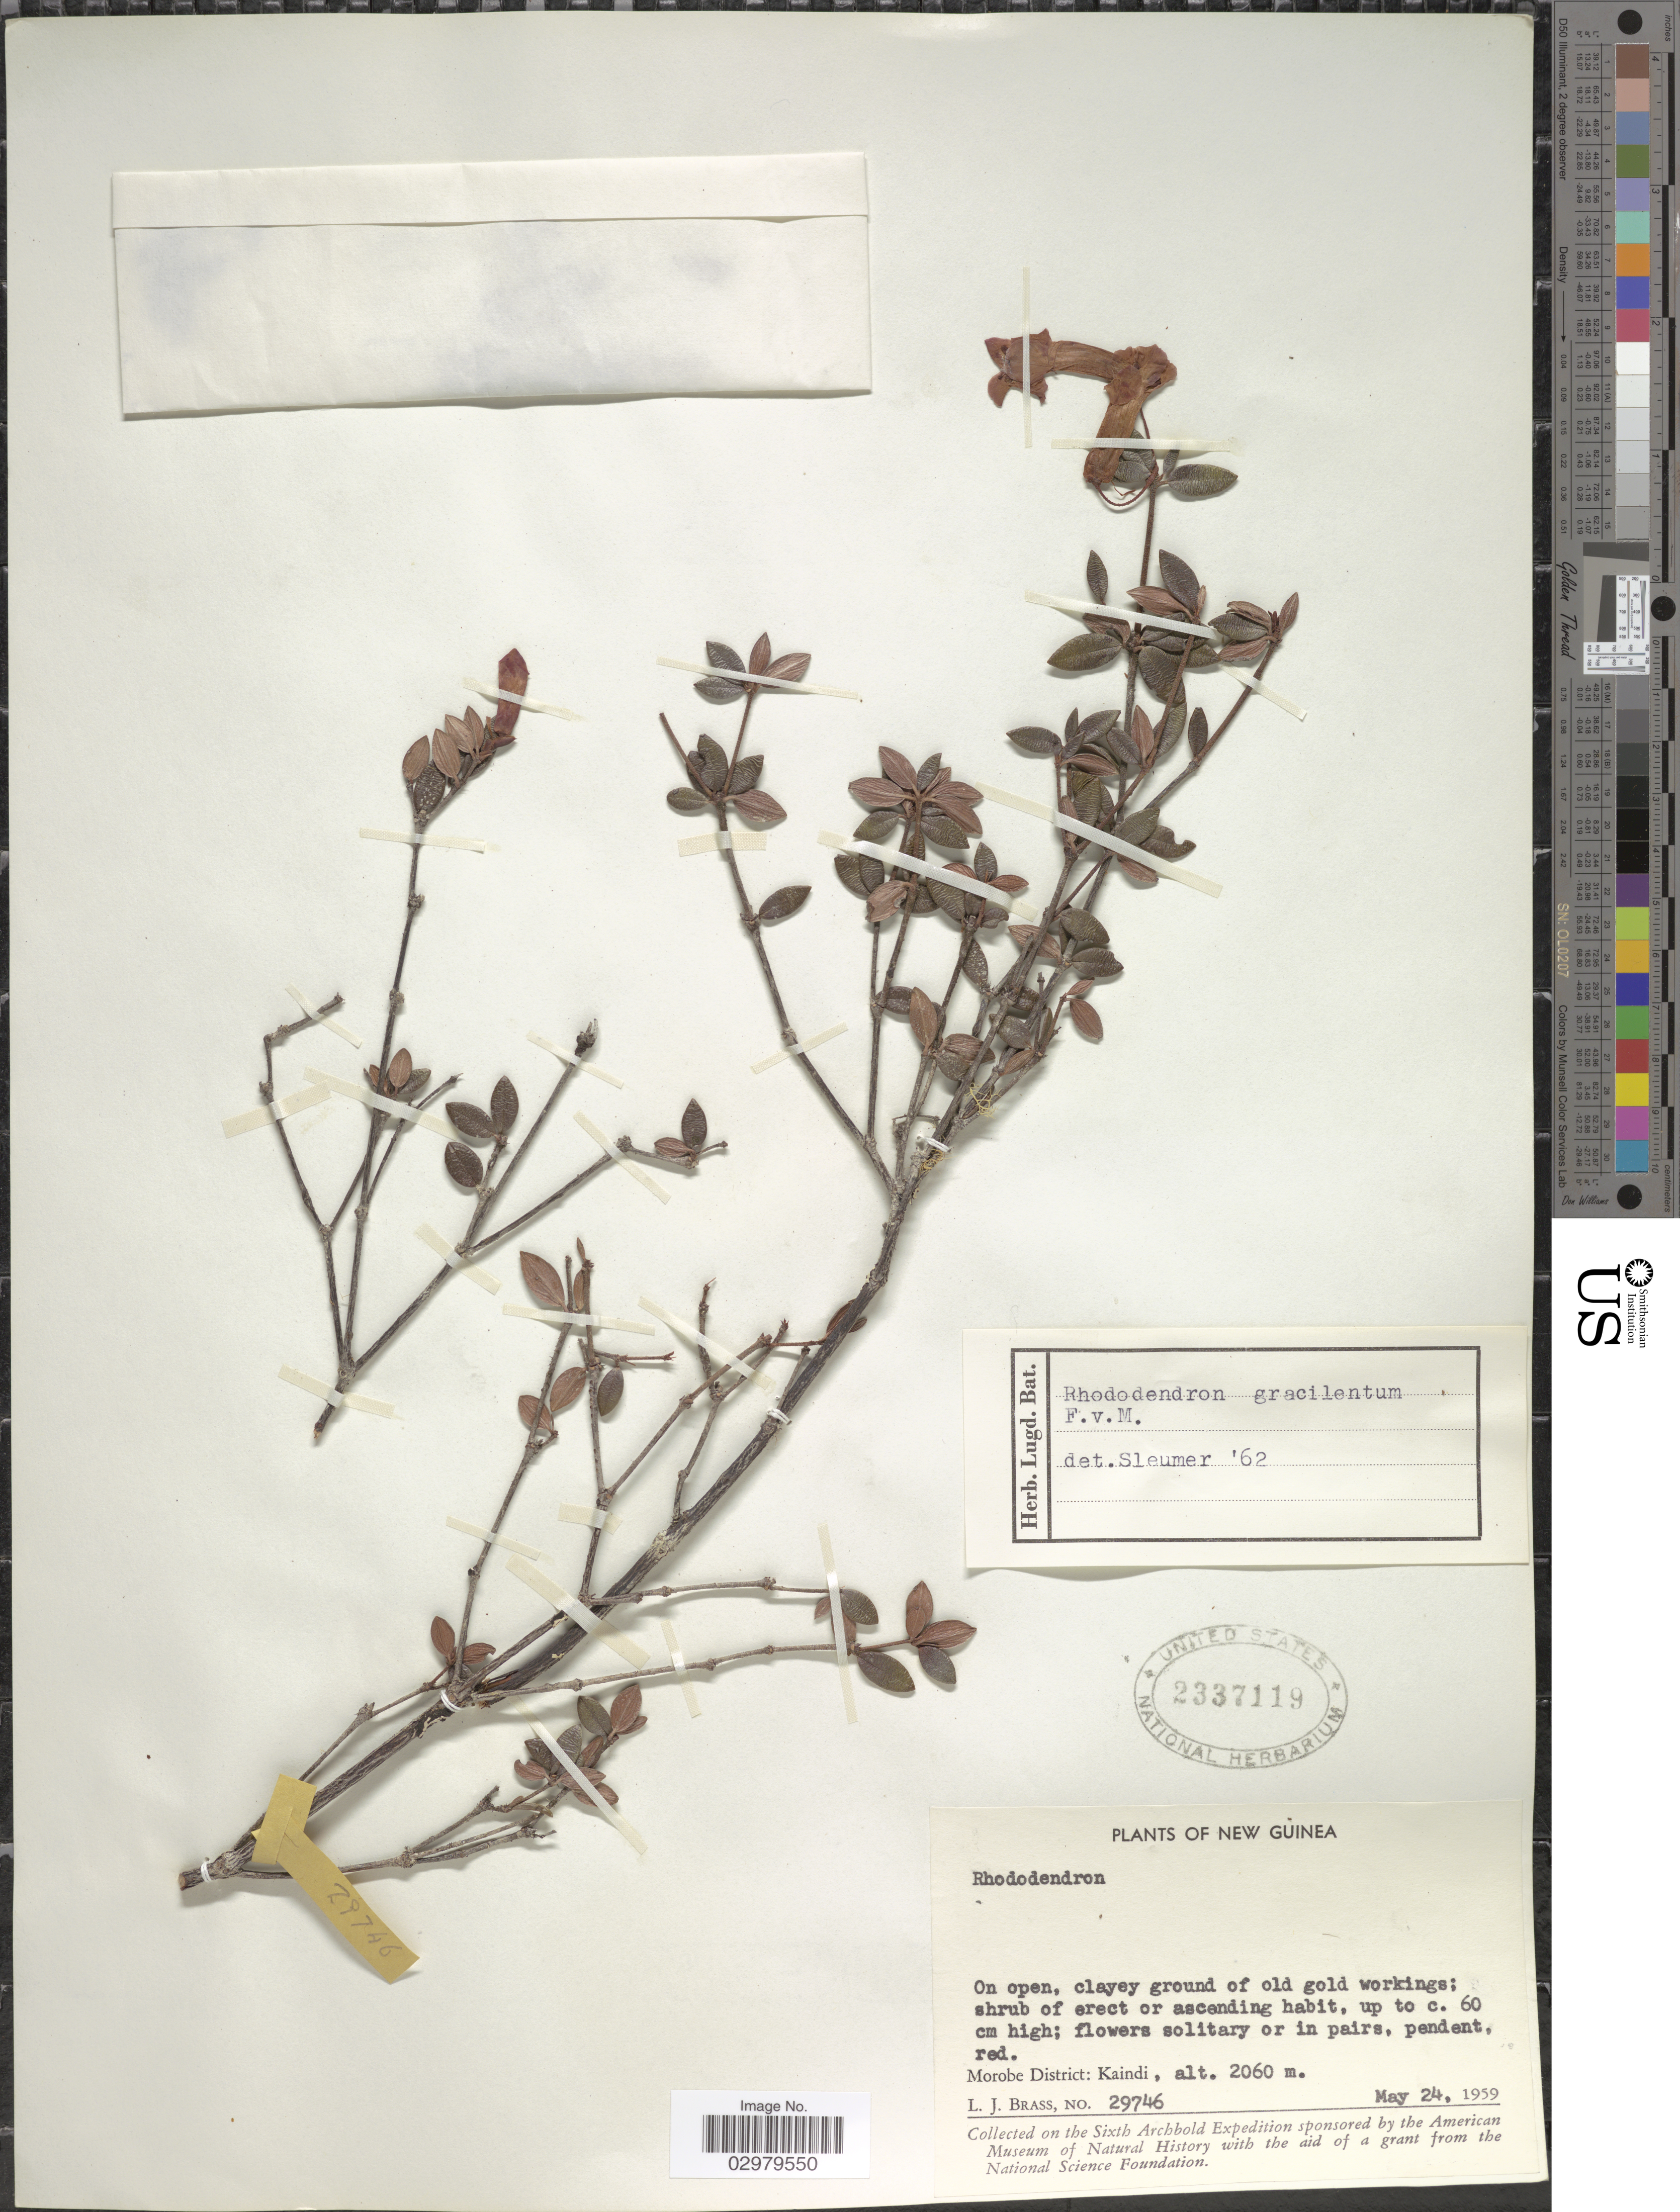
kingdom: Plantae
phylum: Tracheophyta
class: Magnoliopsida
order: Ericales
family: Ericaceae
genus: Rhododendron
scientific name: Rhododendron gracilentum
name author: F. Muell.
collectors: L. J. Brass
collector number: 29746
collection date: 1959-05-24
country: Papua New Guinea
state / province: Morobe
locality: New Guinea. Morobe District: Kaindi.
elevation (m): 2060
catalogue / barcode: US 2337119